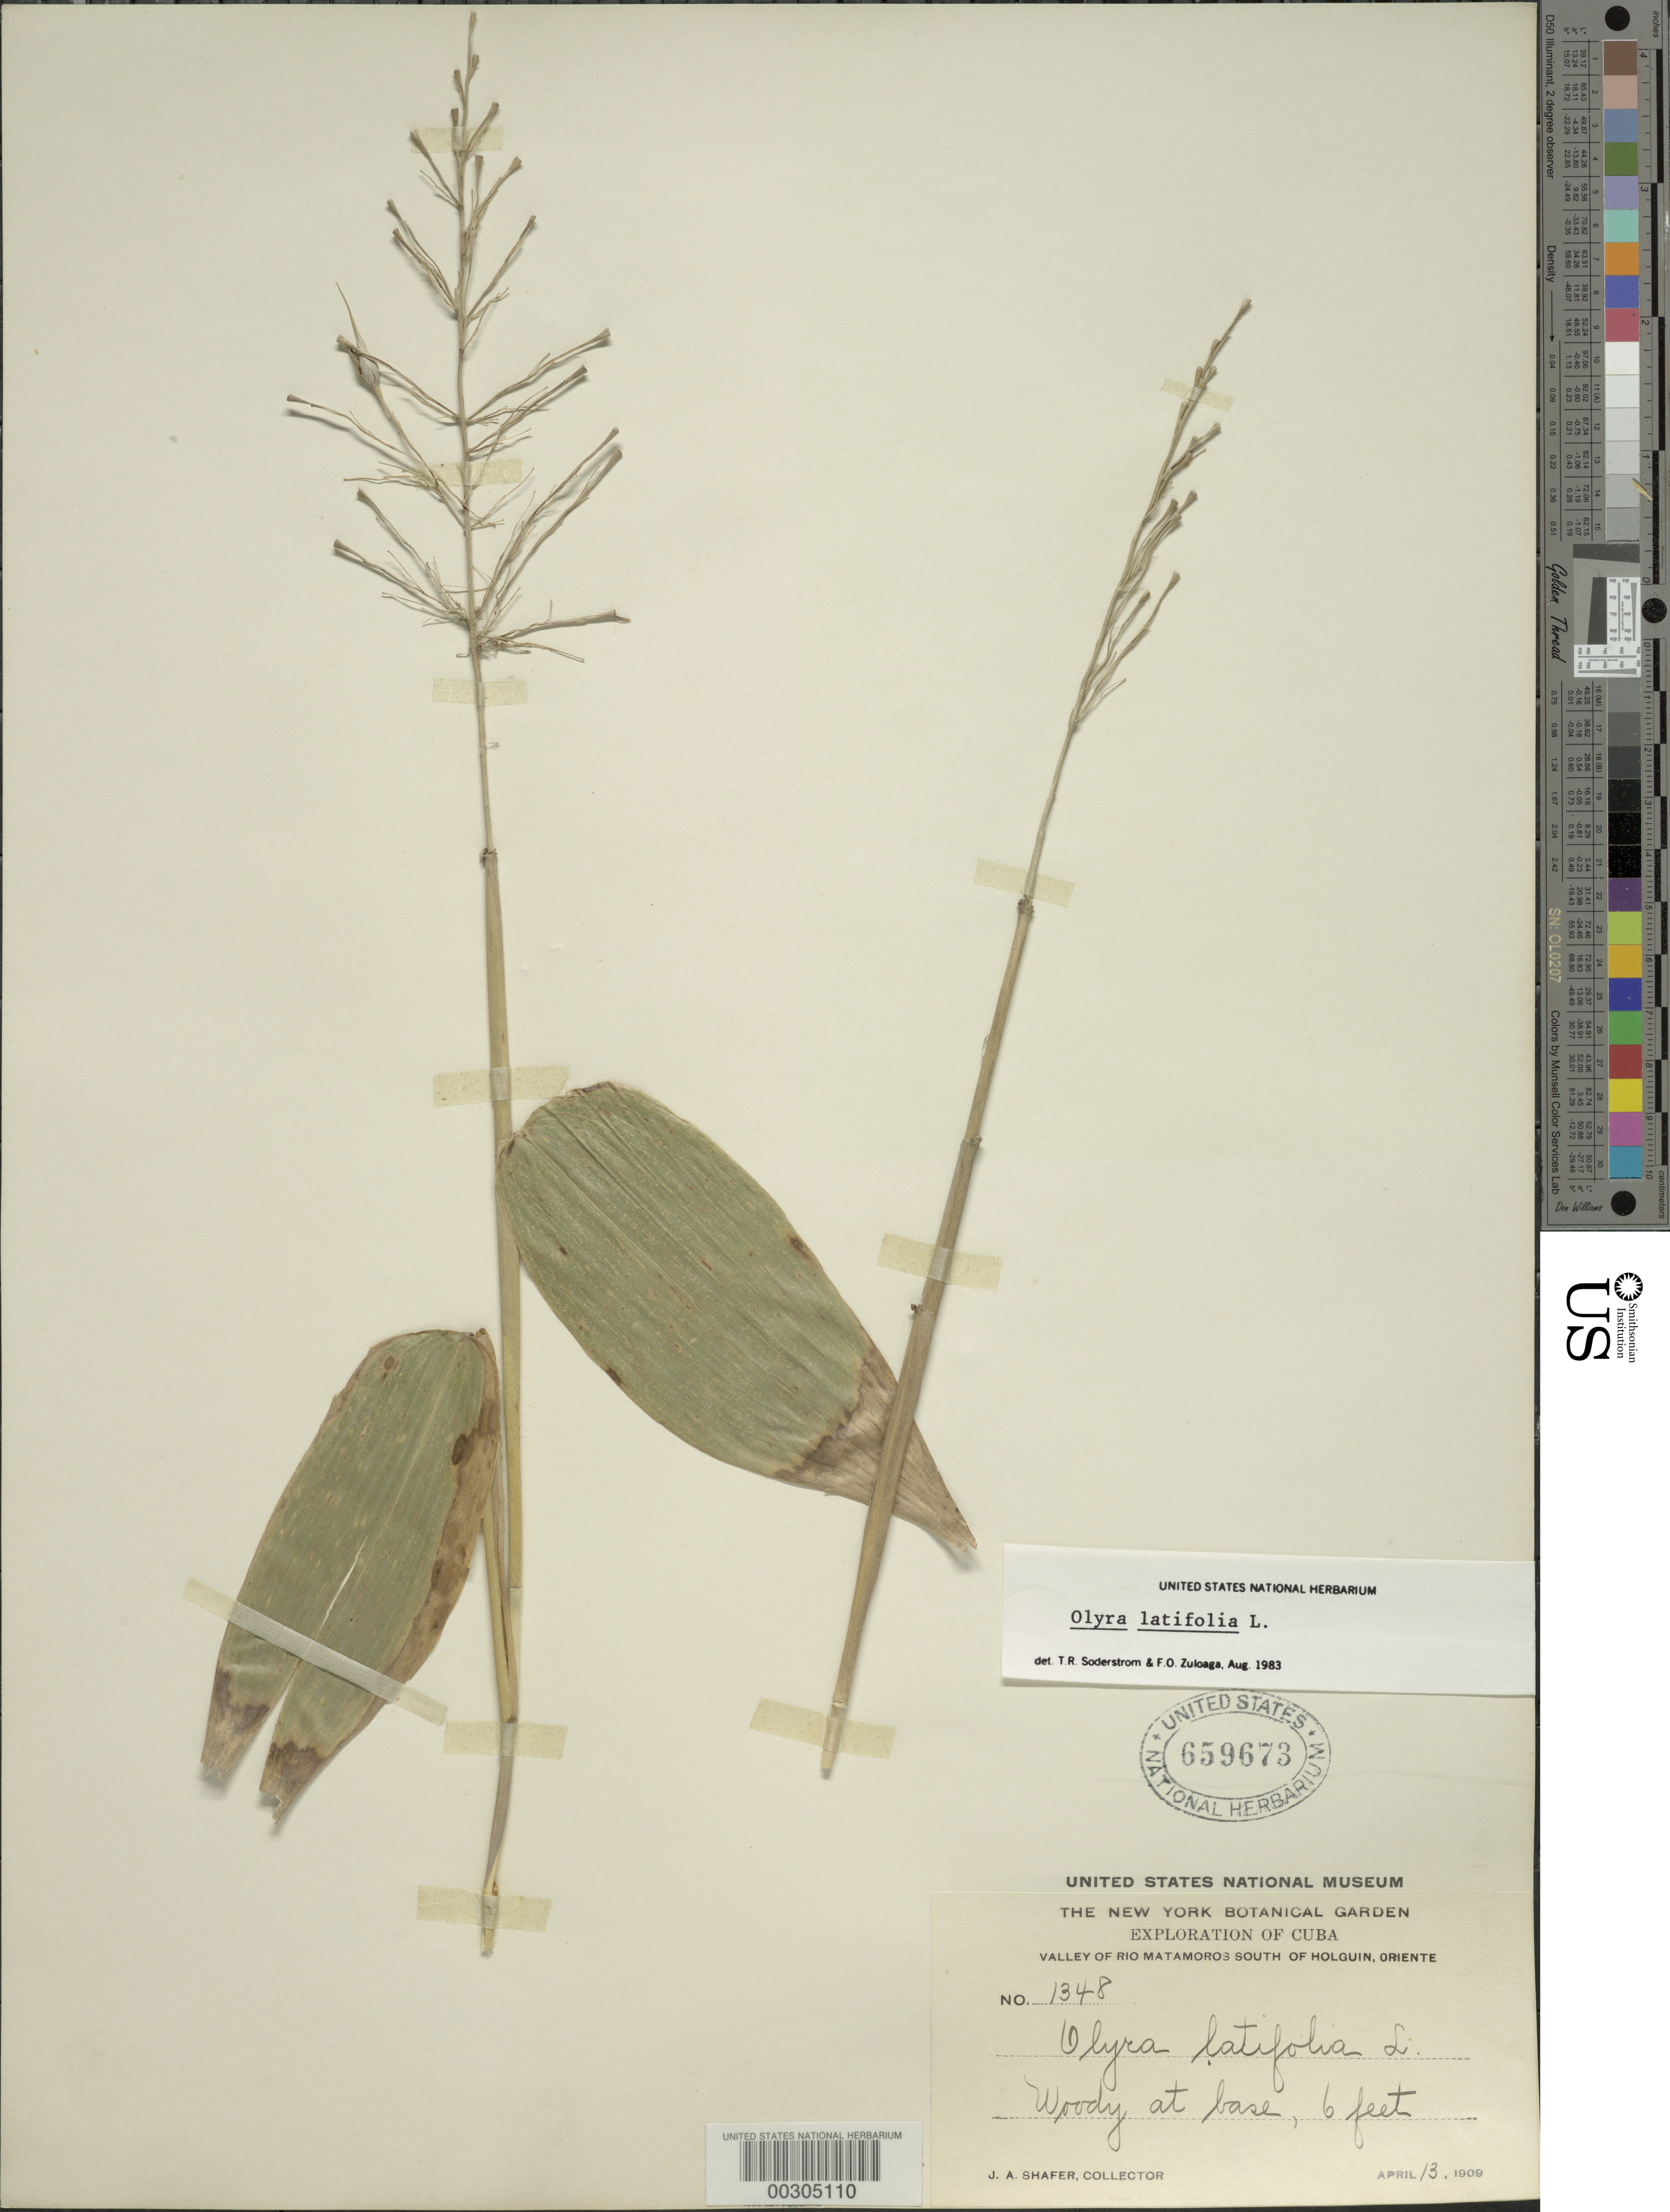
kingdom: Plantae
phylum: Tracheophyta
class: Liliopsida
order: Poales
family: Poaceae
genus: Olyra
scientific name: Olyra latifolia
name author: L.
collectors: J. A. Shafer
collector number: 1348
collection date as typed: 13 Apr 1909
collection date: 1909-04-13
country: Cuba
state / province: Oriente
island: Greater Antilles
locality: Rio matamoros, holguin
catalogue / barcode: US 659673